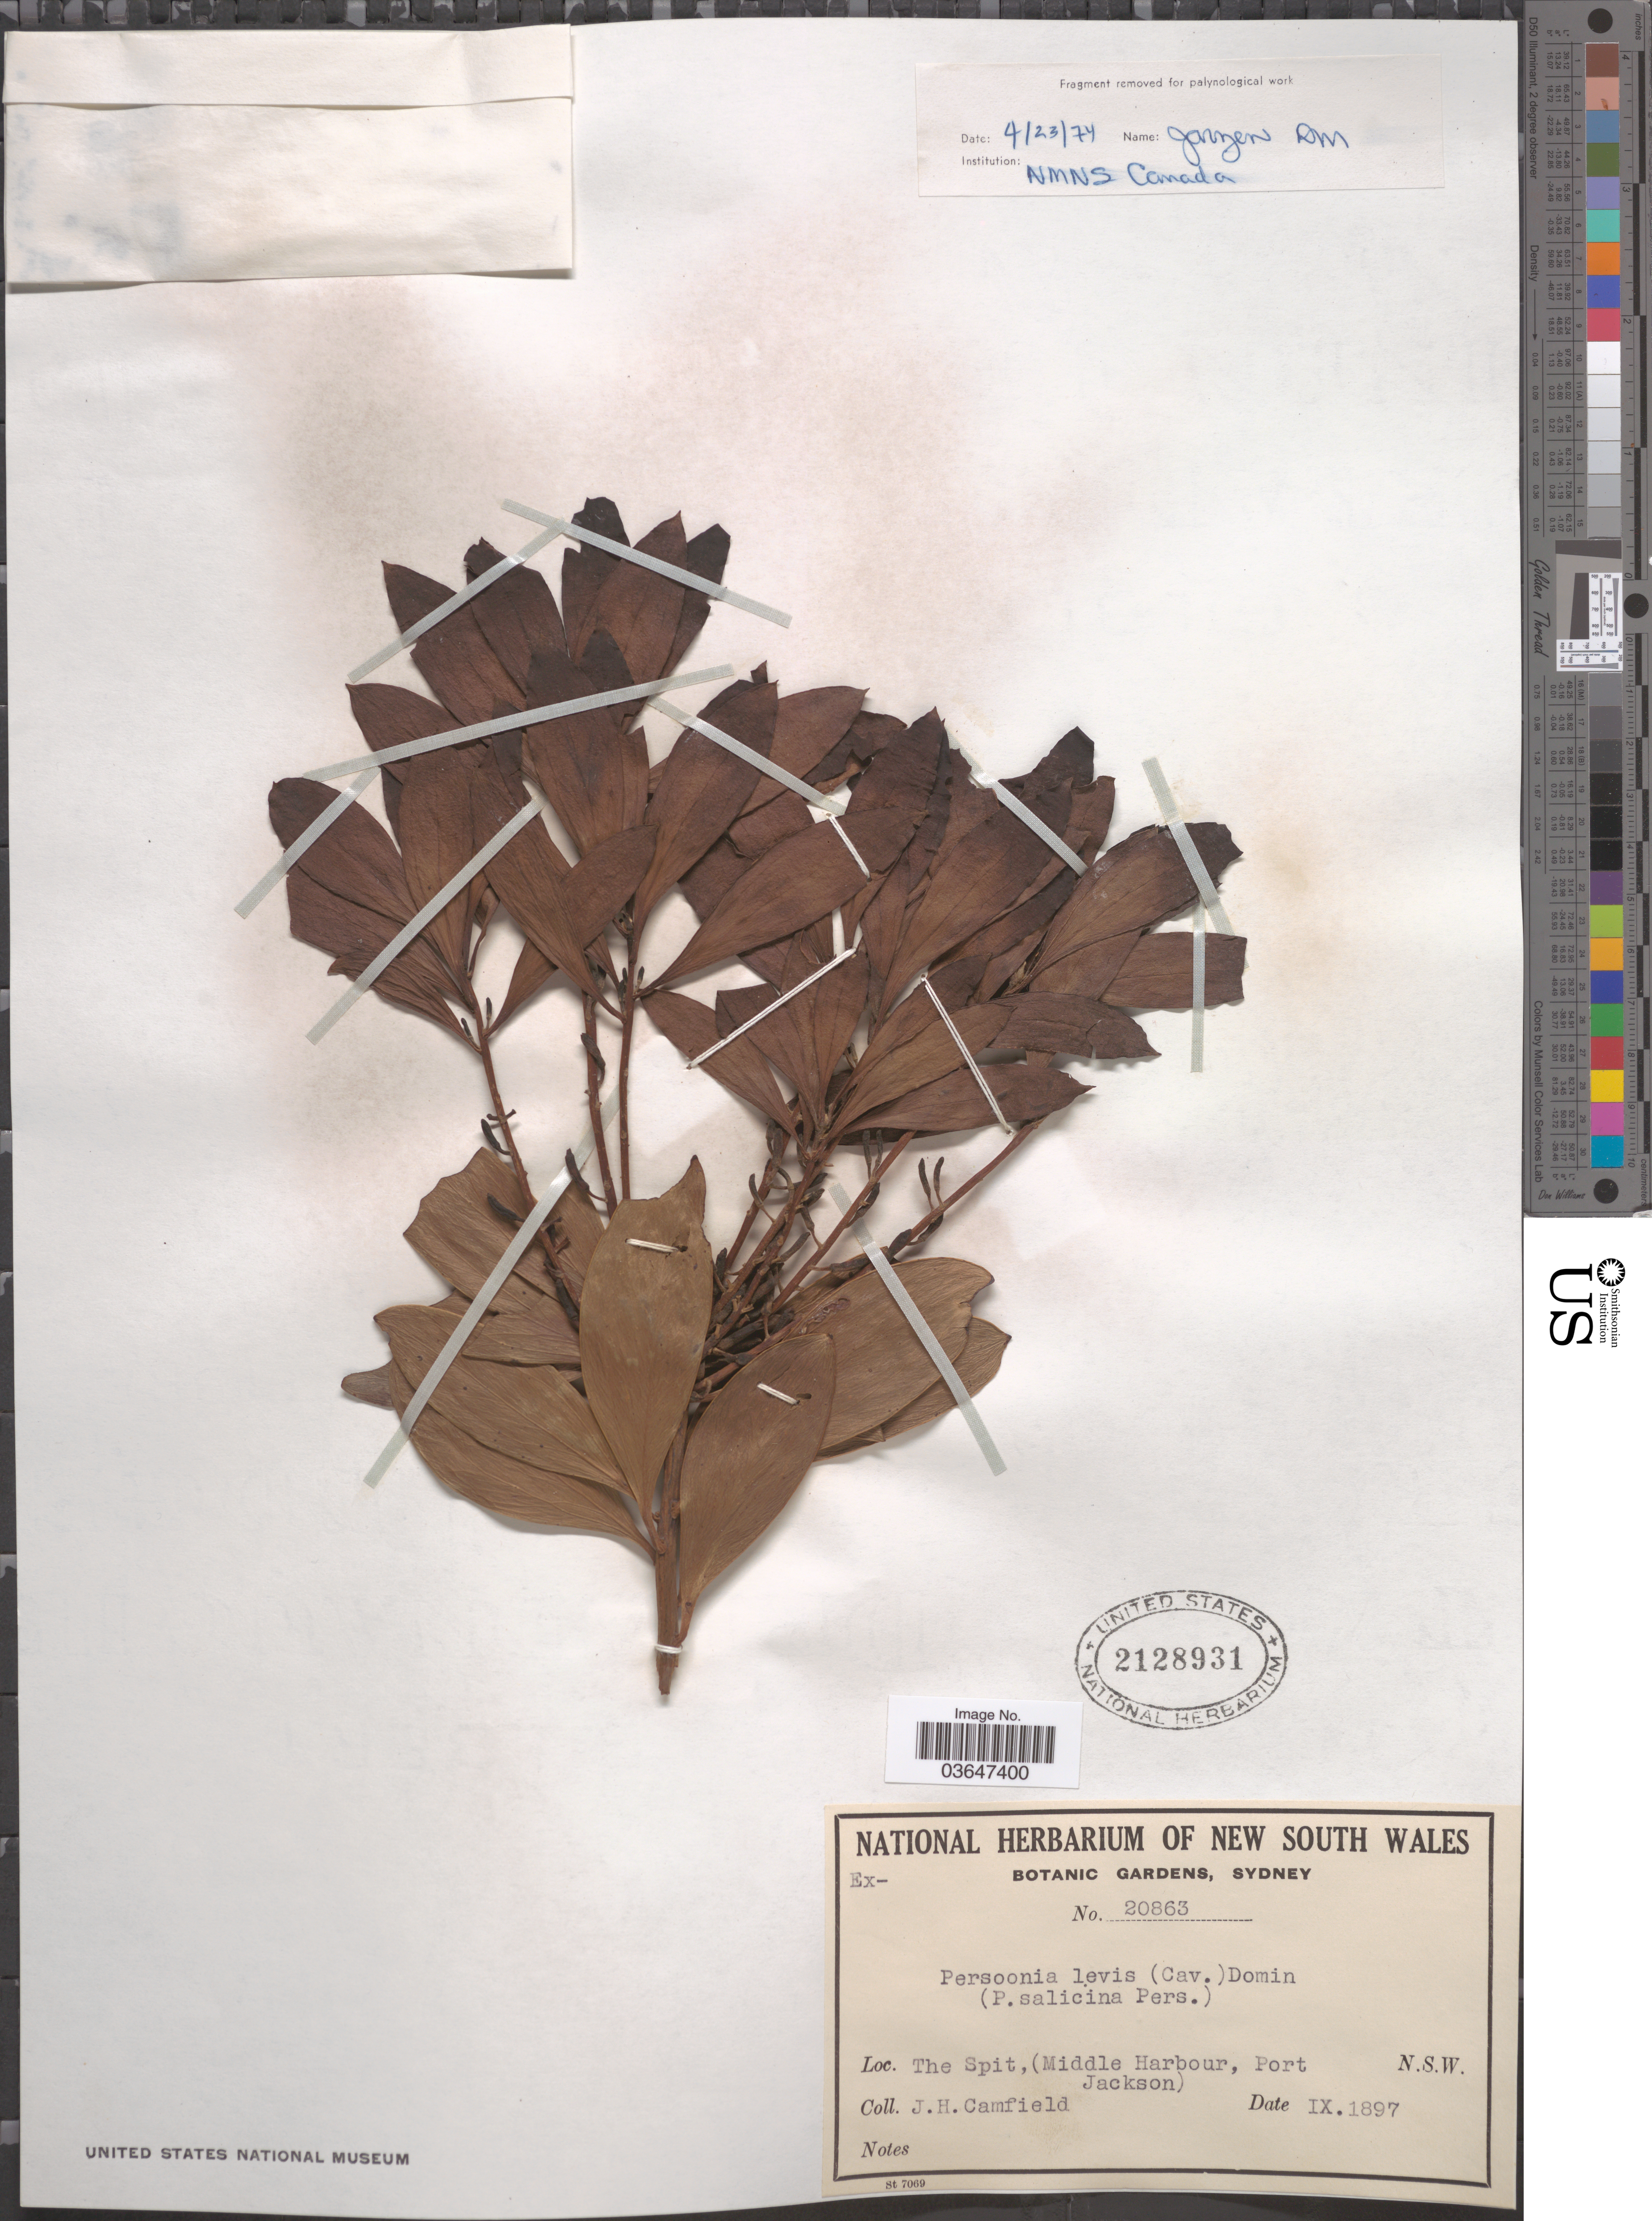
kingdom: Plantae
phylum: Tracheophyta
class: Magnoliopsida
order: Proteales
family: Proteaceae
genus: Persoonia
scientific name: Persoonia levis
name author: (Cav.) Domin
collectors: J. Camfield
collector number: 20863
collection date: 1897-09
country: Australia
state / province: New South Wales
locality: The Spit, (Middle Harbour, Port Jackson).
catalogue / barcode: US 2128931